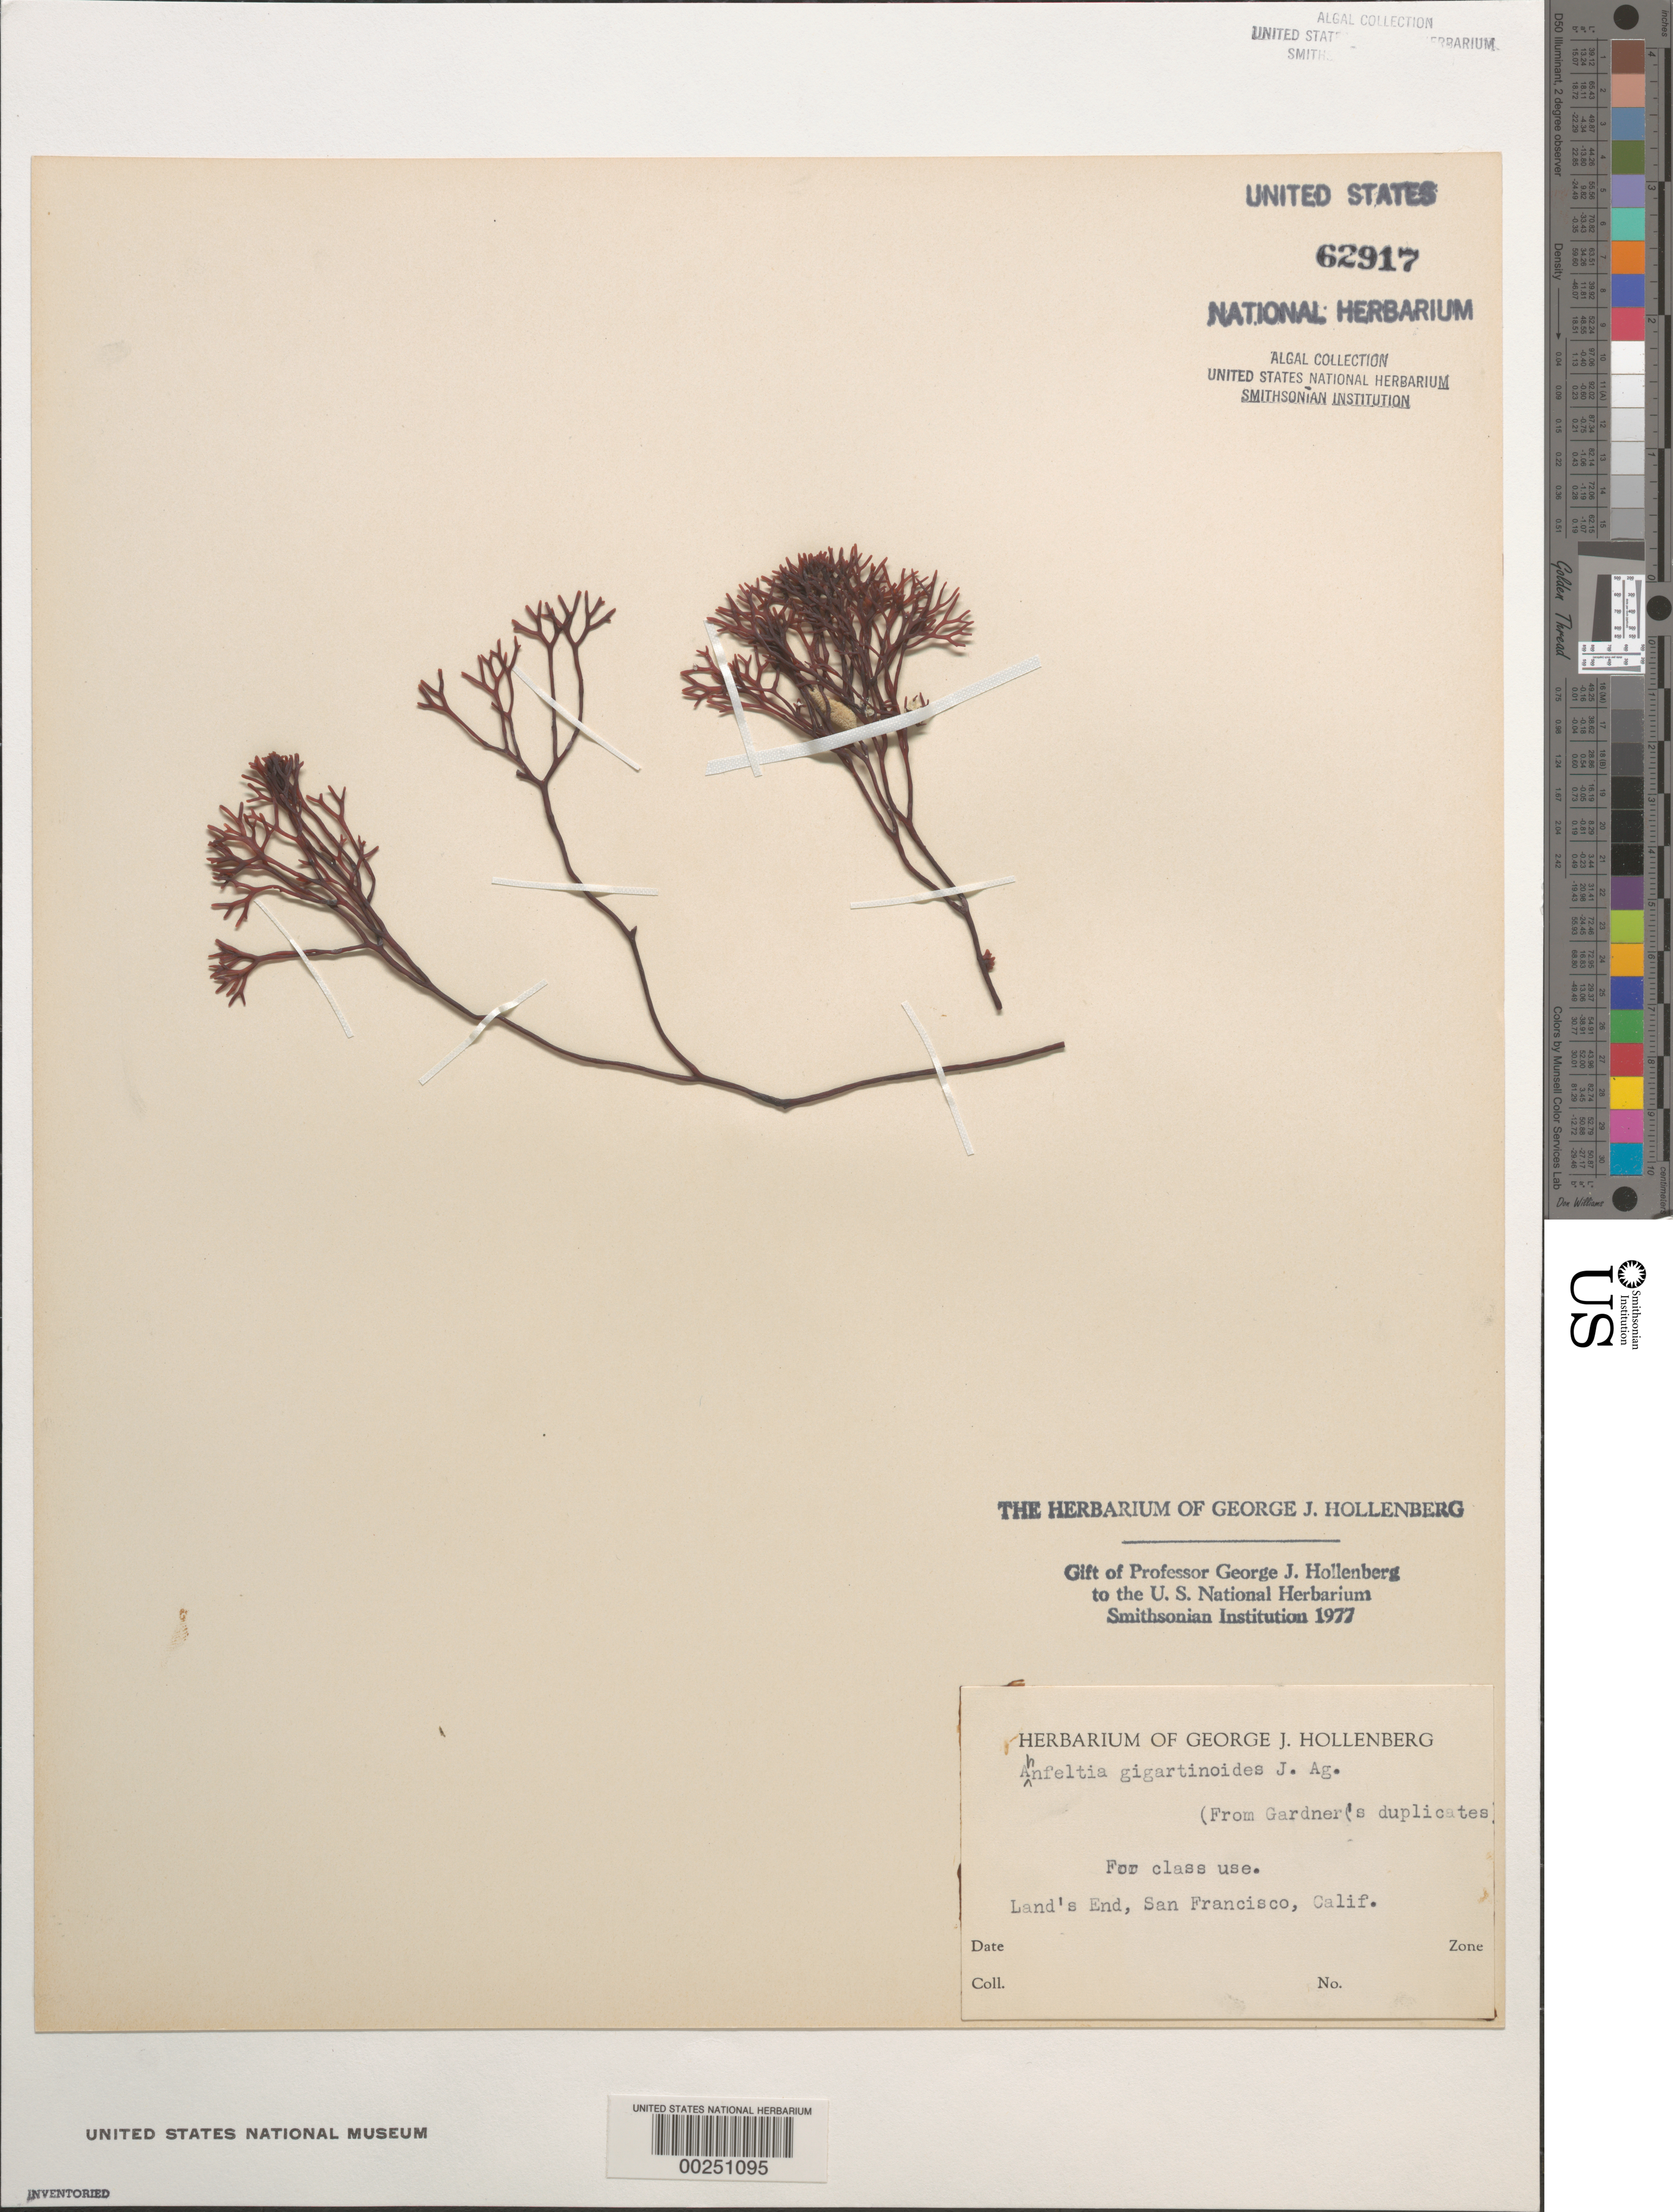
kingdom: Plantae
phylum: Rhodophyta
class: Florideophyceae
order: Ahnfeltiales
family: Ahnfeltiaceae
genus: Ahnfeltia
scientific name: Ahnfeltia gigartinoides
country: United States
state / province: California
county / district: San Francisco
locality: San Francisco, Lands End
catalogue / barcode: US 62917